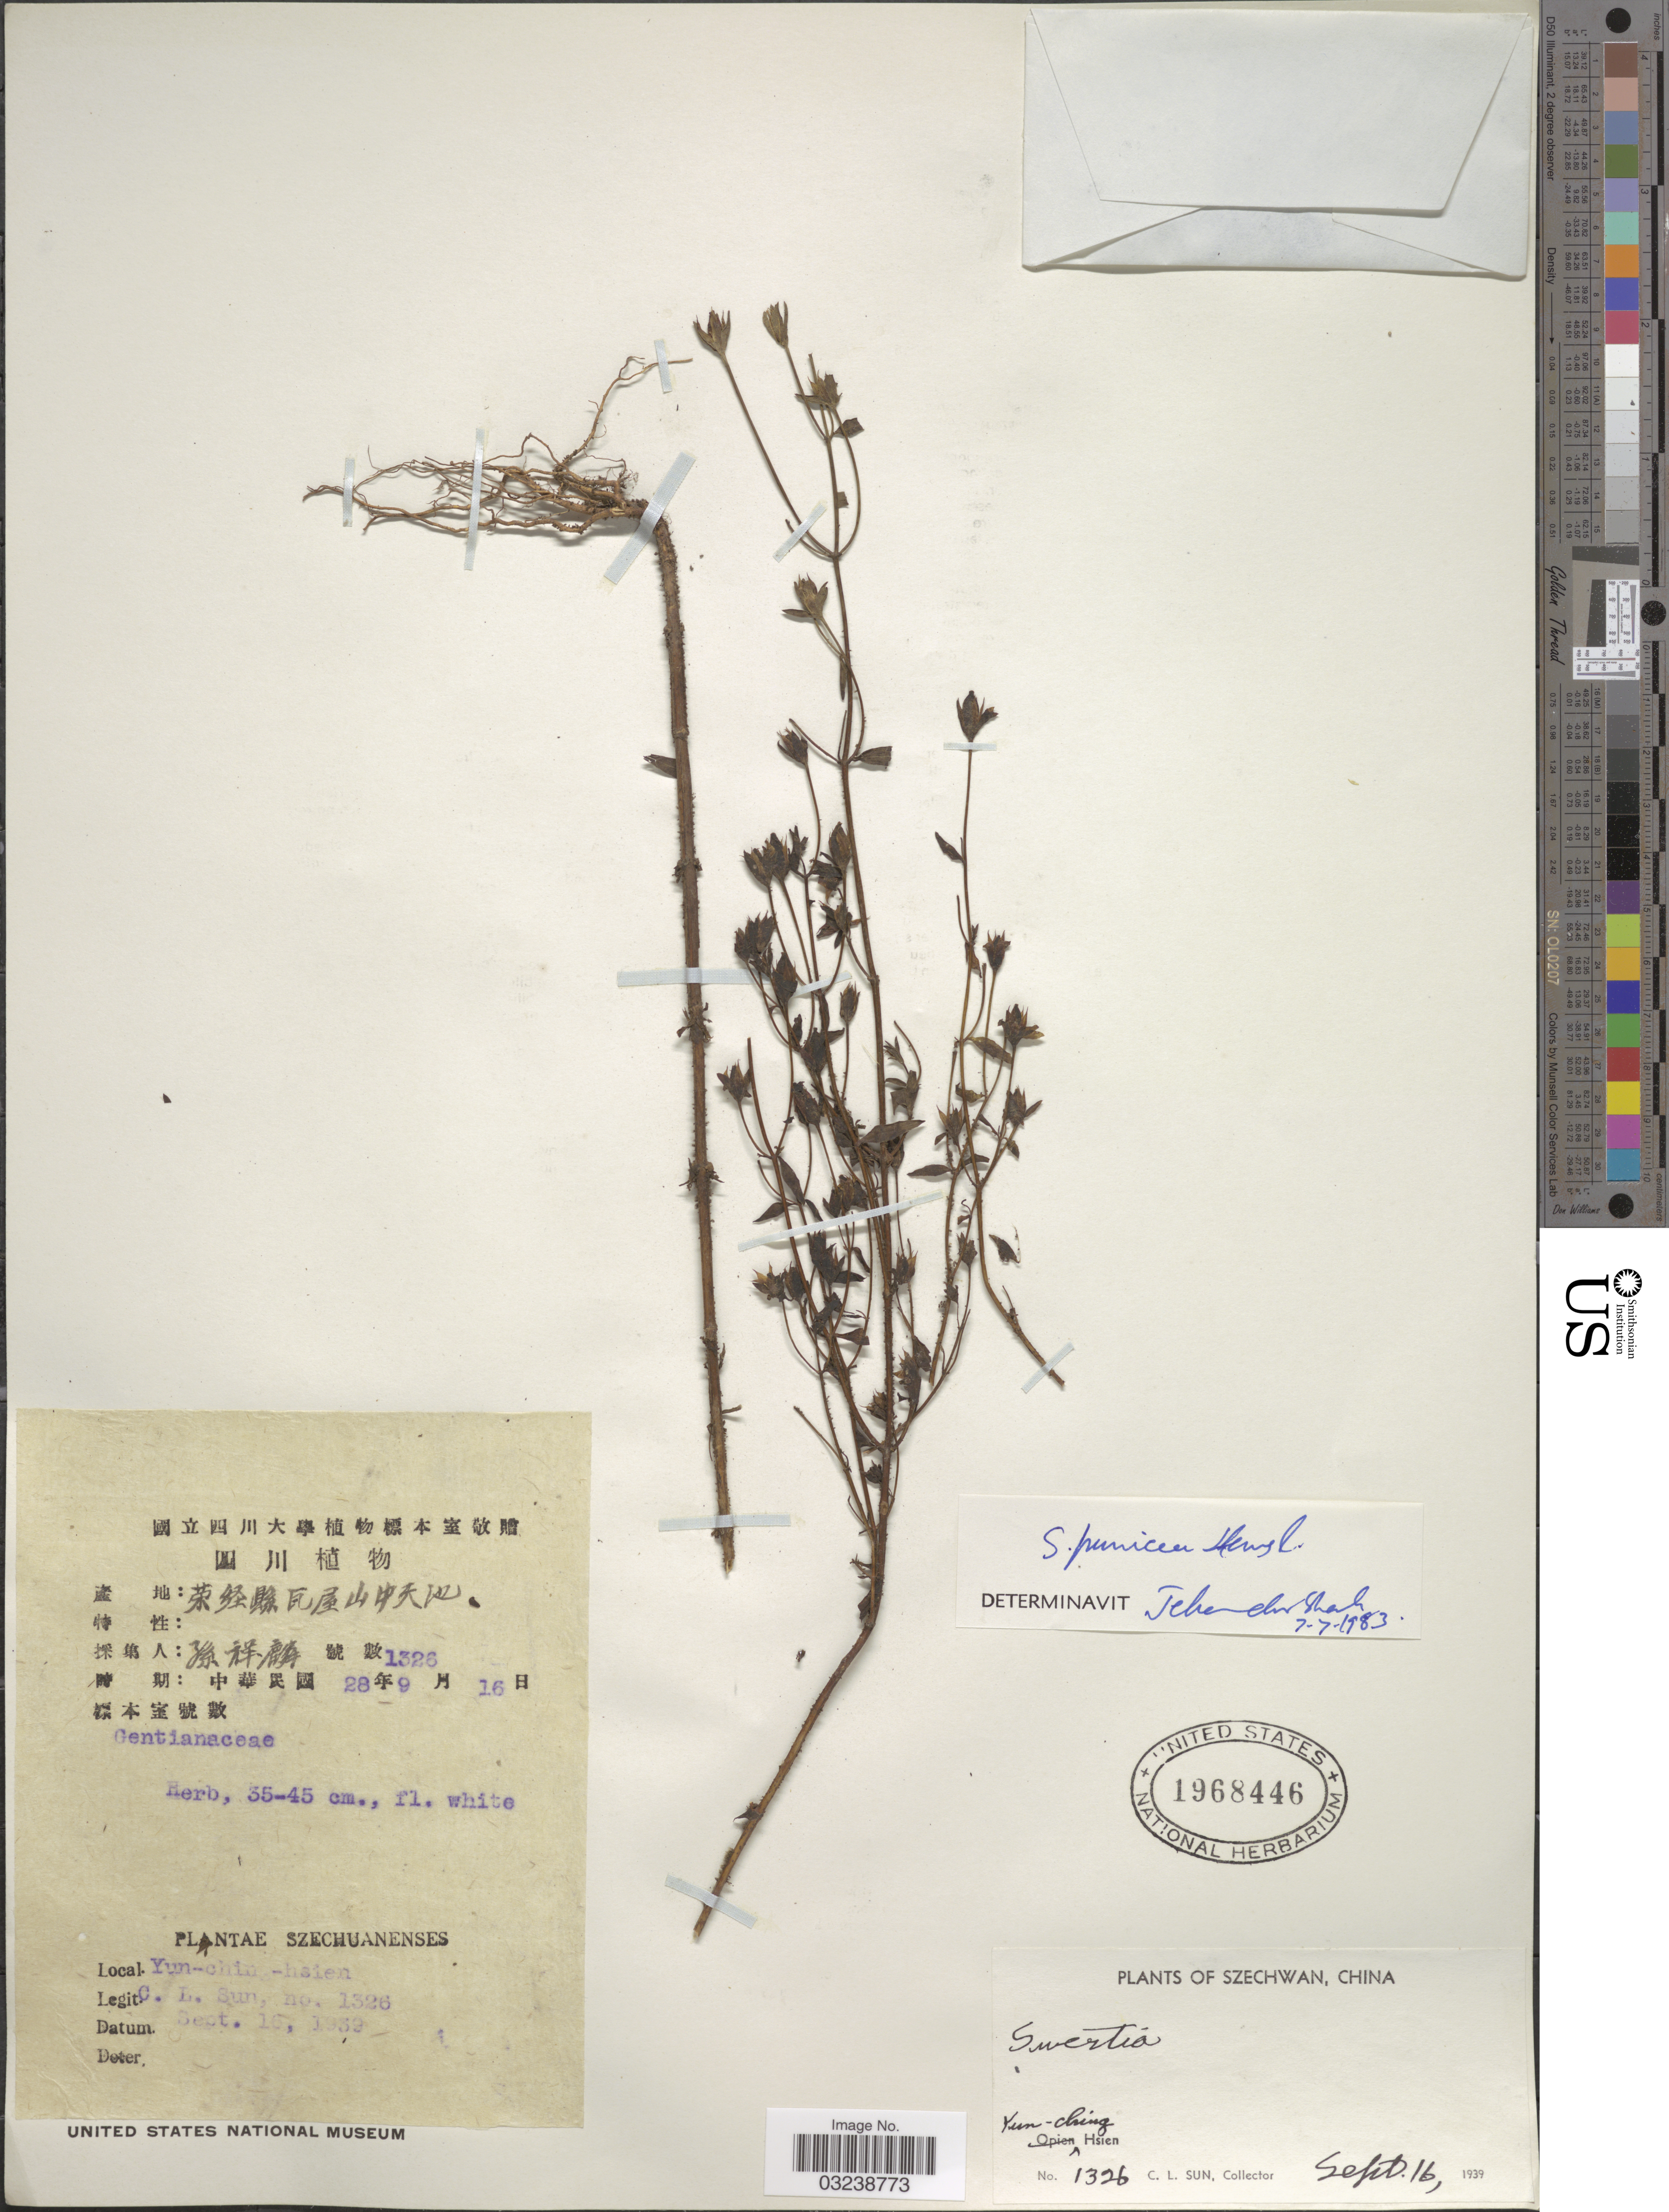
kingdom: Plantae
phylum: Tracheophyta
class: Magnoliopsida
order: Gentianales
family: Gentianaceae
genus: Swertia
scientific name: Swertia punicea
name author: Hemsl.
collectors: C. Sun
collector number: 1326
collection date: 1939-09-16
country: China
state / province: Sichuan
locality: Szechwan. Yun-ching Hsien.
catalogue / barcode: US 1968446